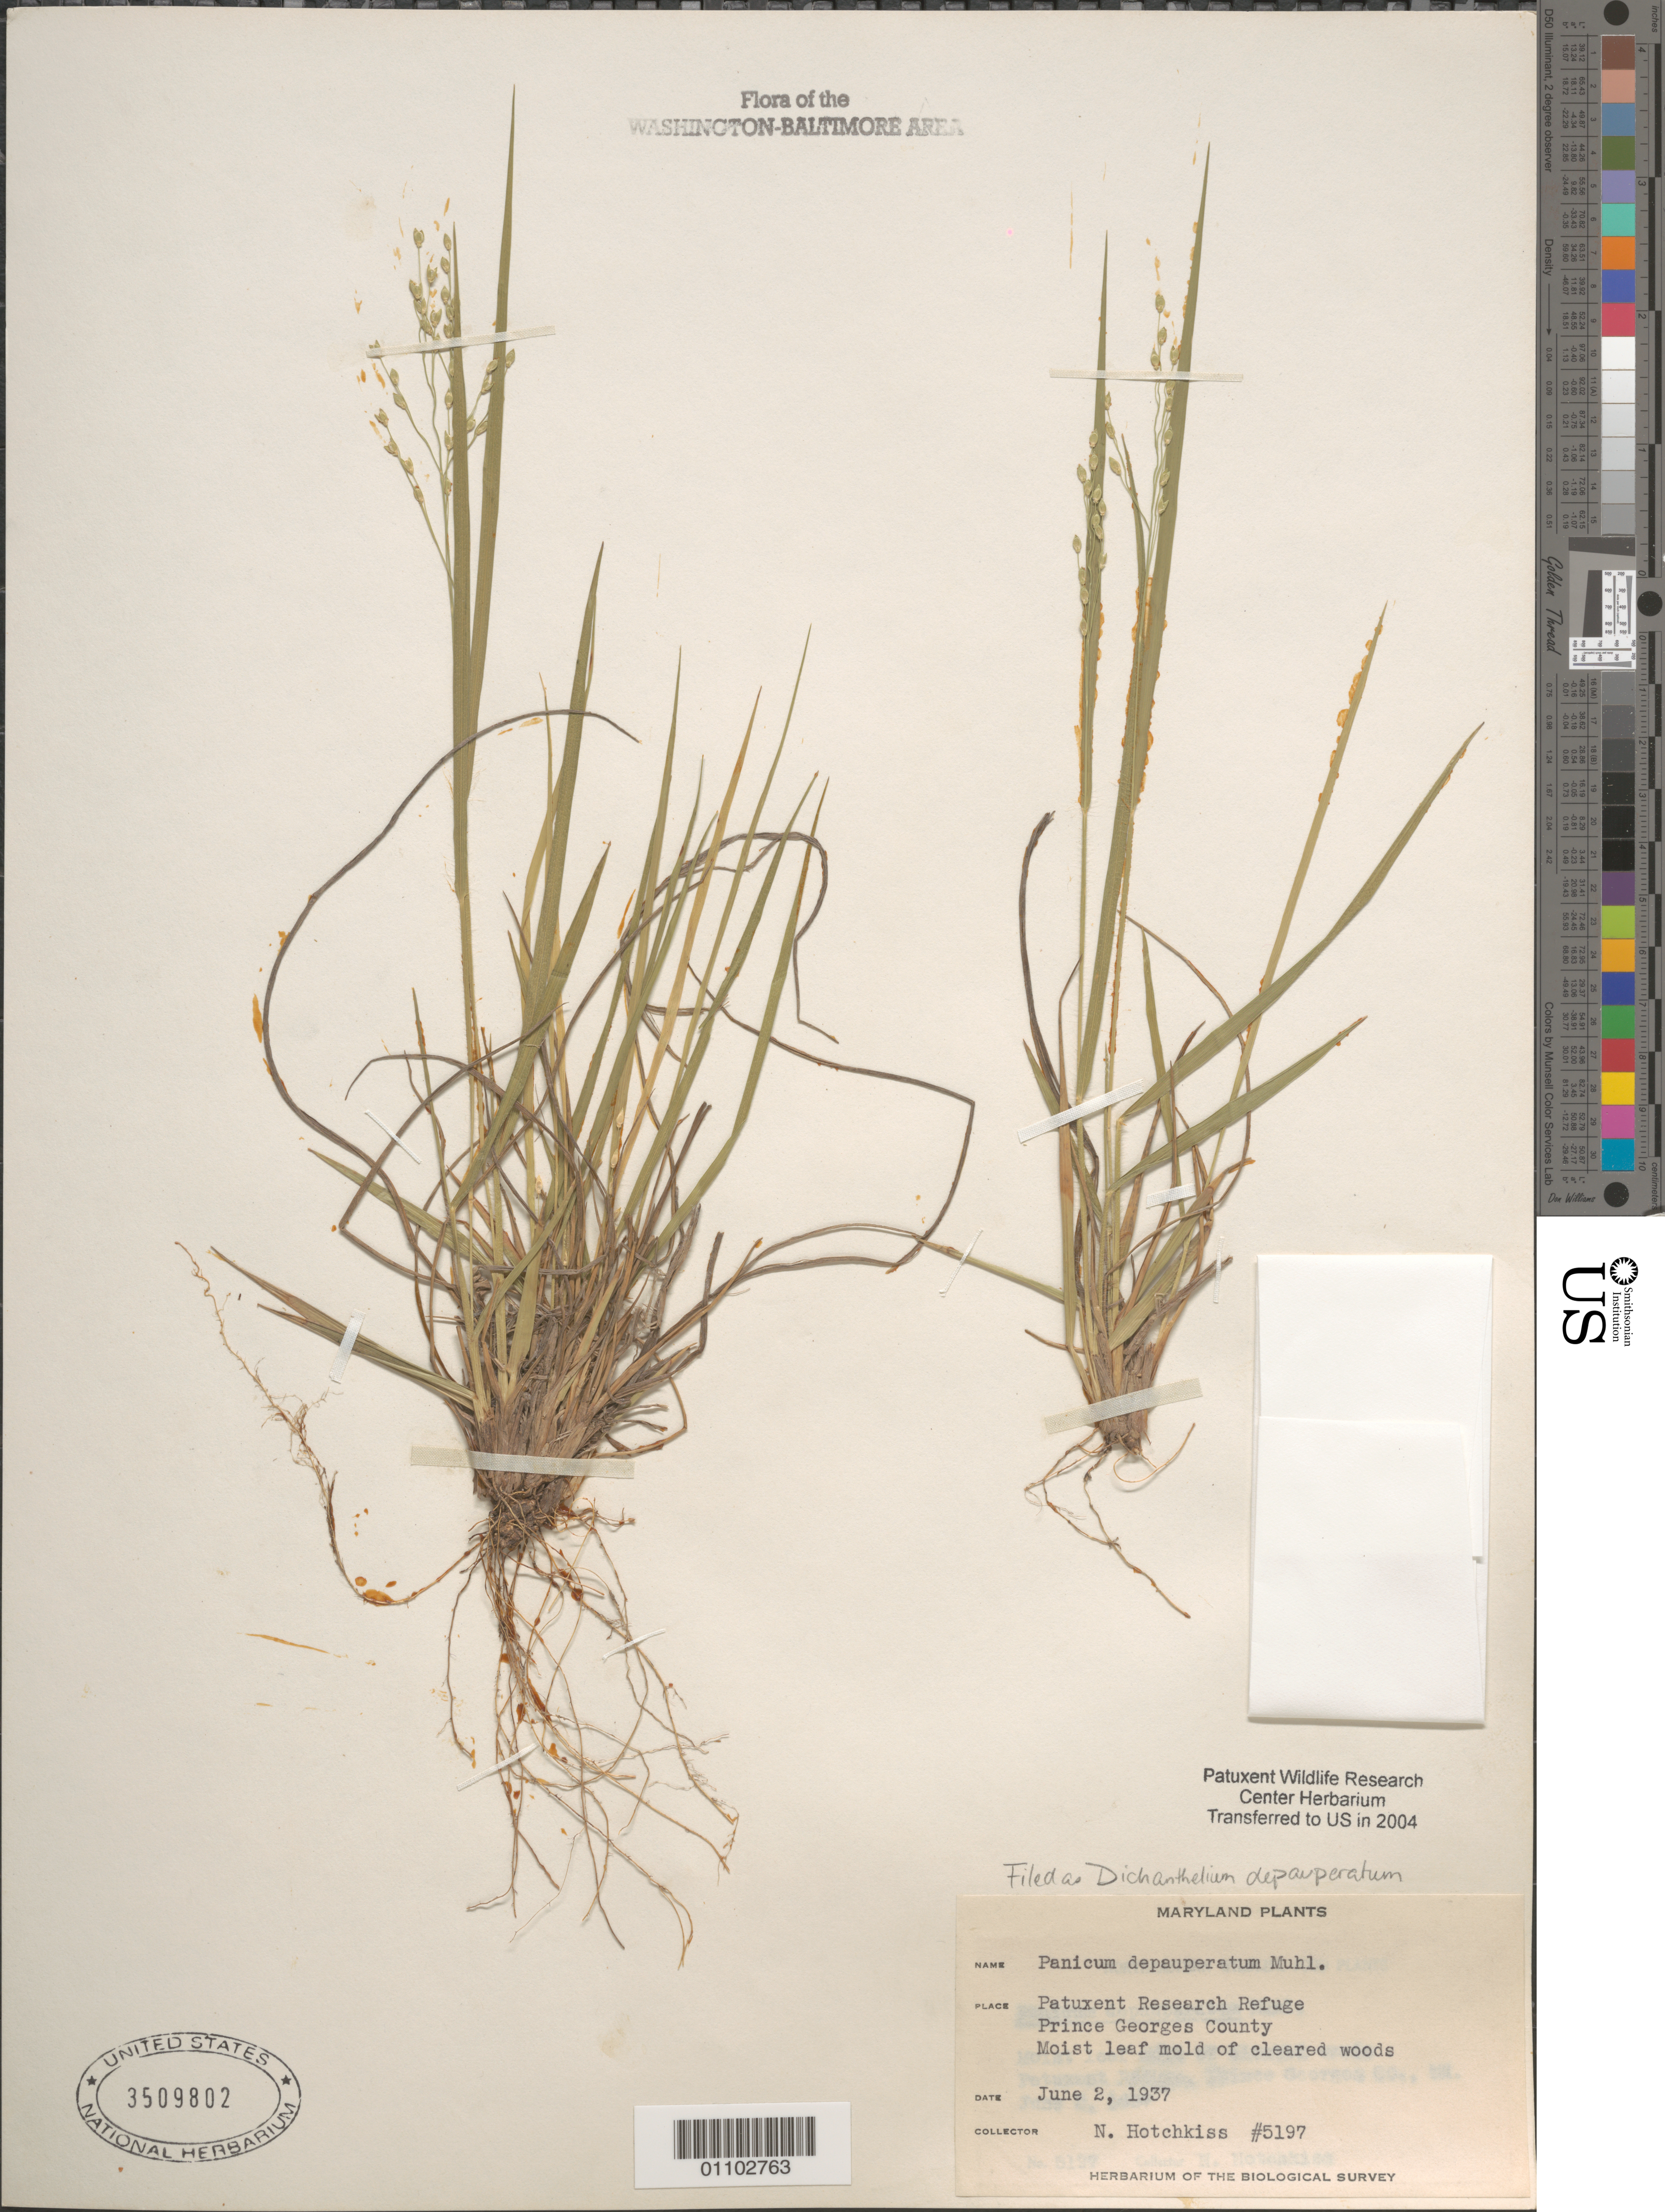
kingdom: Plantae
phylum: Tracheophyta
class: Liliopsida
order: Poales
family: Poaceae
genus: Dichanthelium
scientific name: Dichanthelium depauperatum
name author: (Muhl.) Gould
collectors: N. Hotchkiss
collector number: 5197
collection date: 1937-06-02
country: United States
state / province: Maryland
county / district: Prince George's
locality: Patuxent Research Refuge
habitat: Moist leaf mold of cleared woods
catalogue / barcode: US 3509802